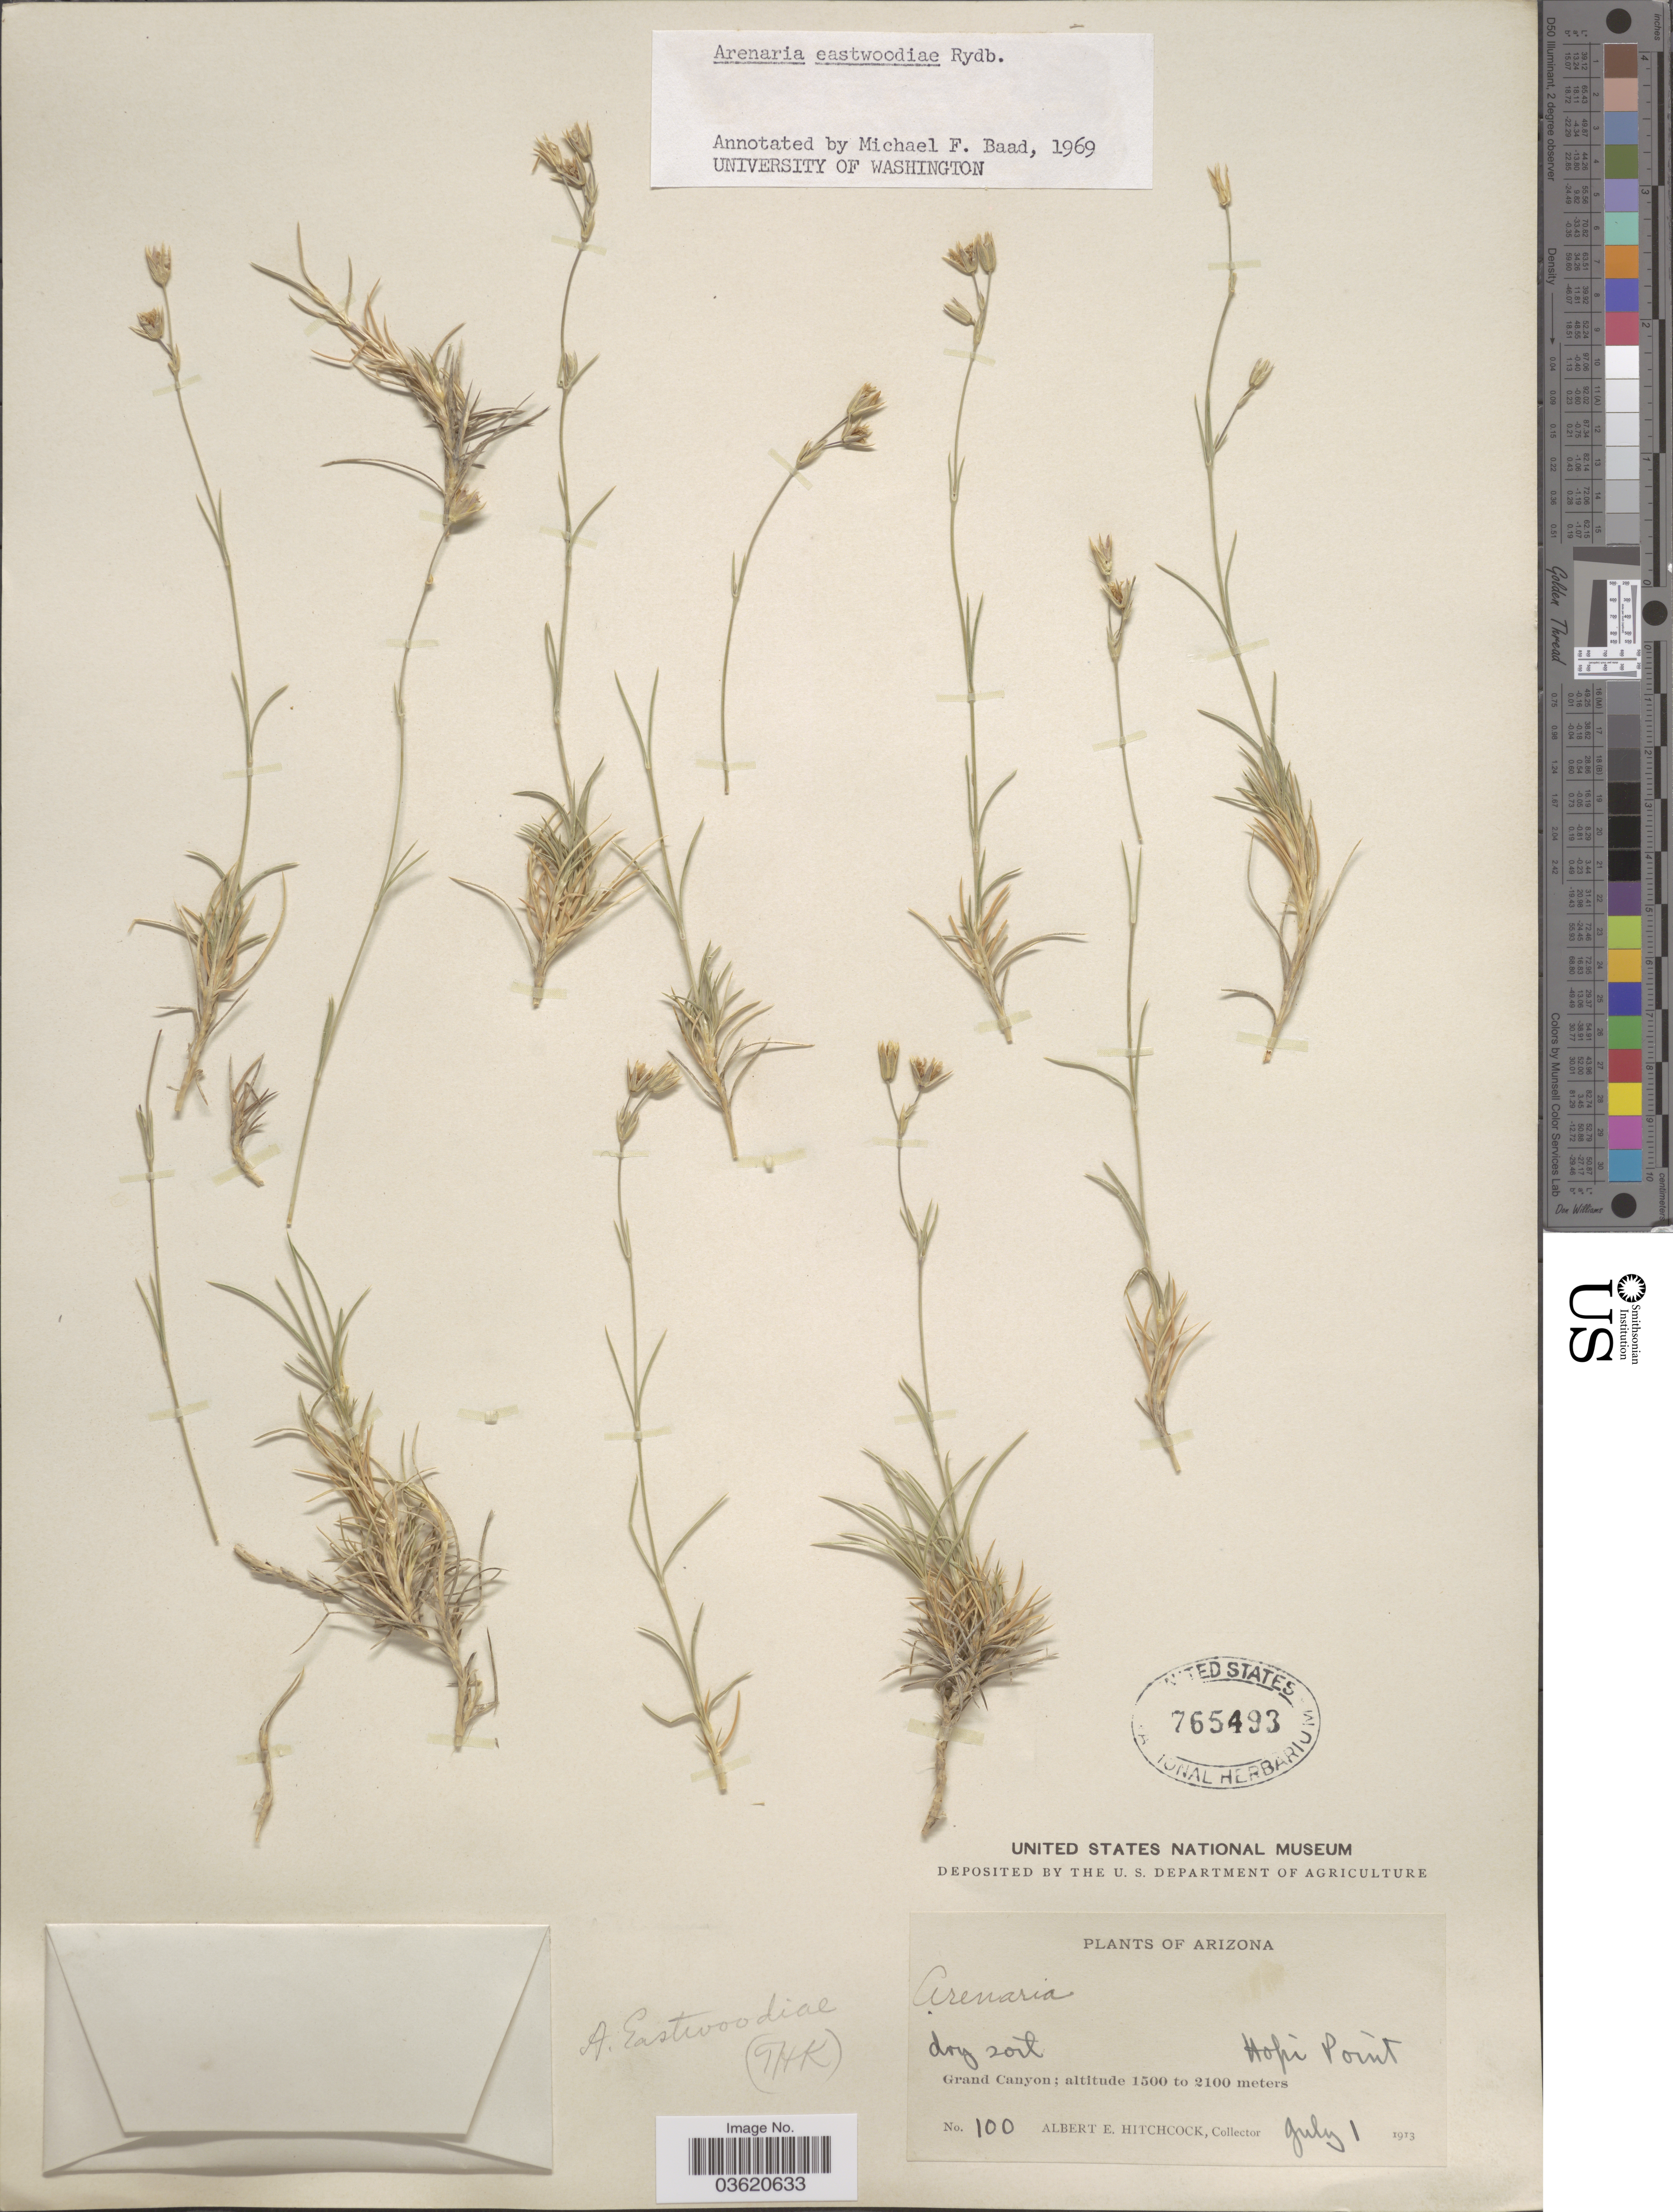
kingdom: Plantae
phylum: Tracheophyta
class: Magnoliopsida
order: Caryophyllales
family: Caryophyllaceae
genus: Eremogone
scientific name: Eremogone eastwoodiae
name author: (Rydb.) Ikonn.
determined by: Strong, Mark T., (BOT), Smithsonian Institution - National Museum of Natural History (UNITED STATES)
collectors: A. Hitchcock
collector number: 100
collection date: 1913-07-01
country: United States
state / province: Arizona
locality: Grand Canyon. Hopi Point.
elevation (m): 1500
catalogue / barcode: US 765493